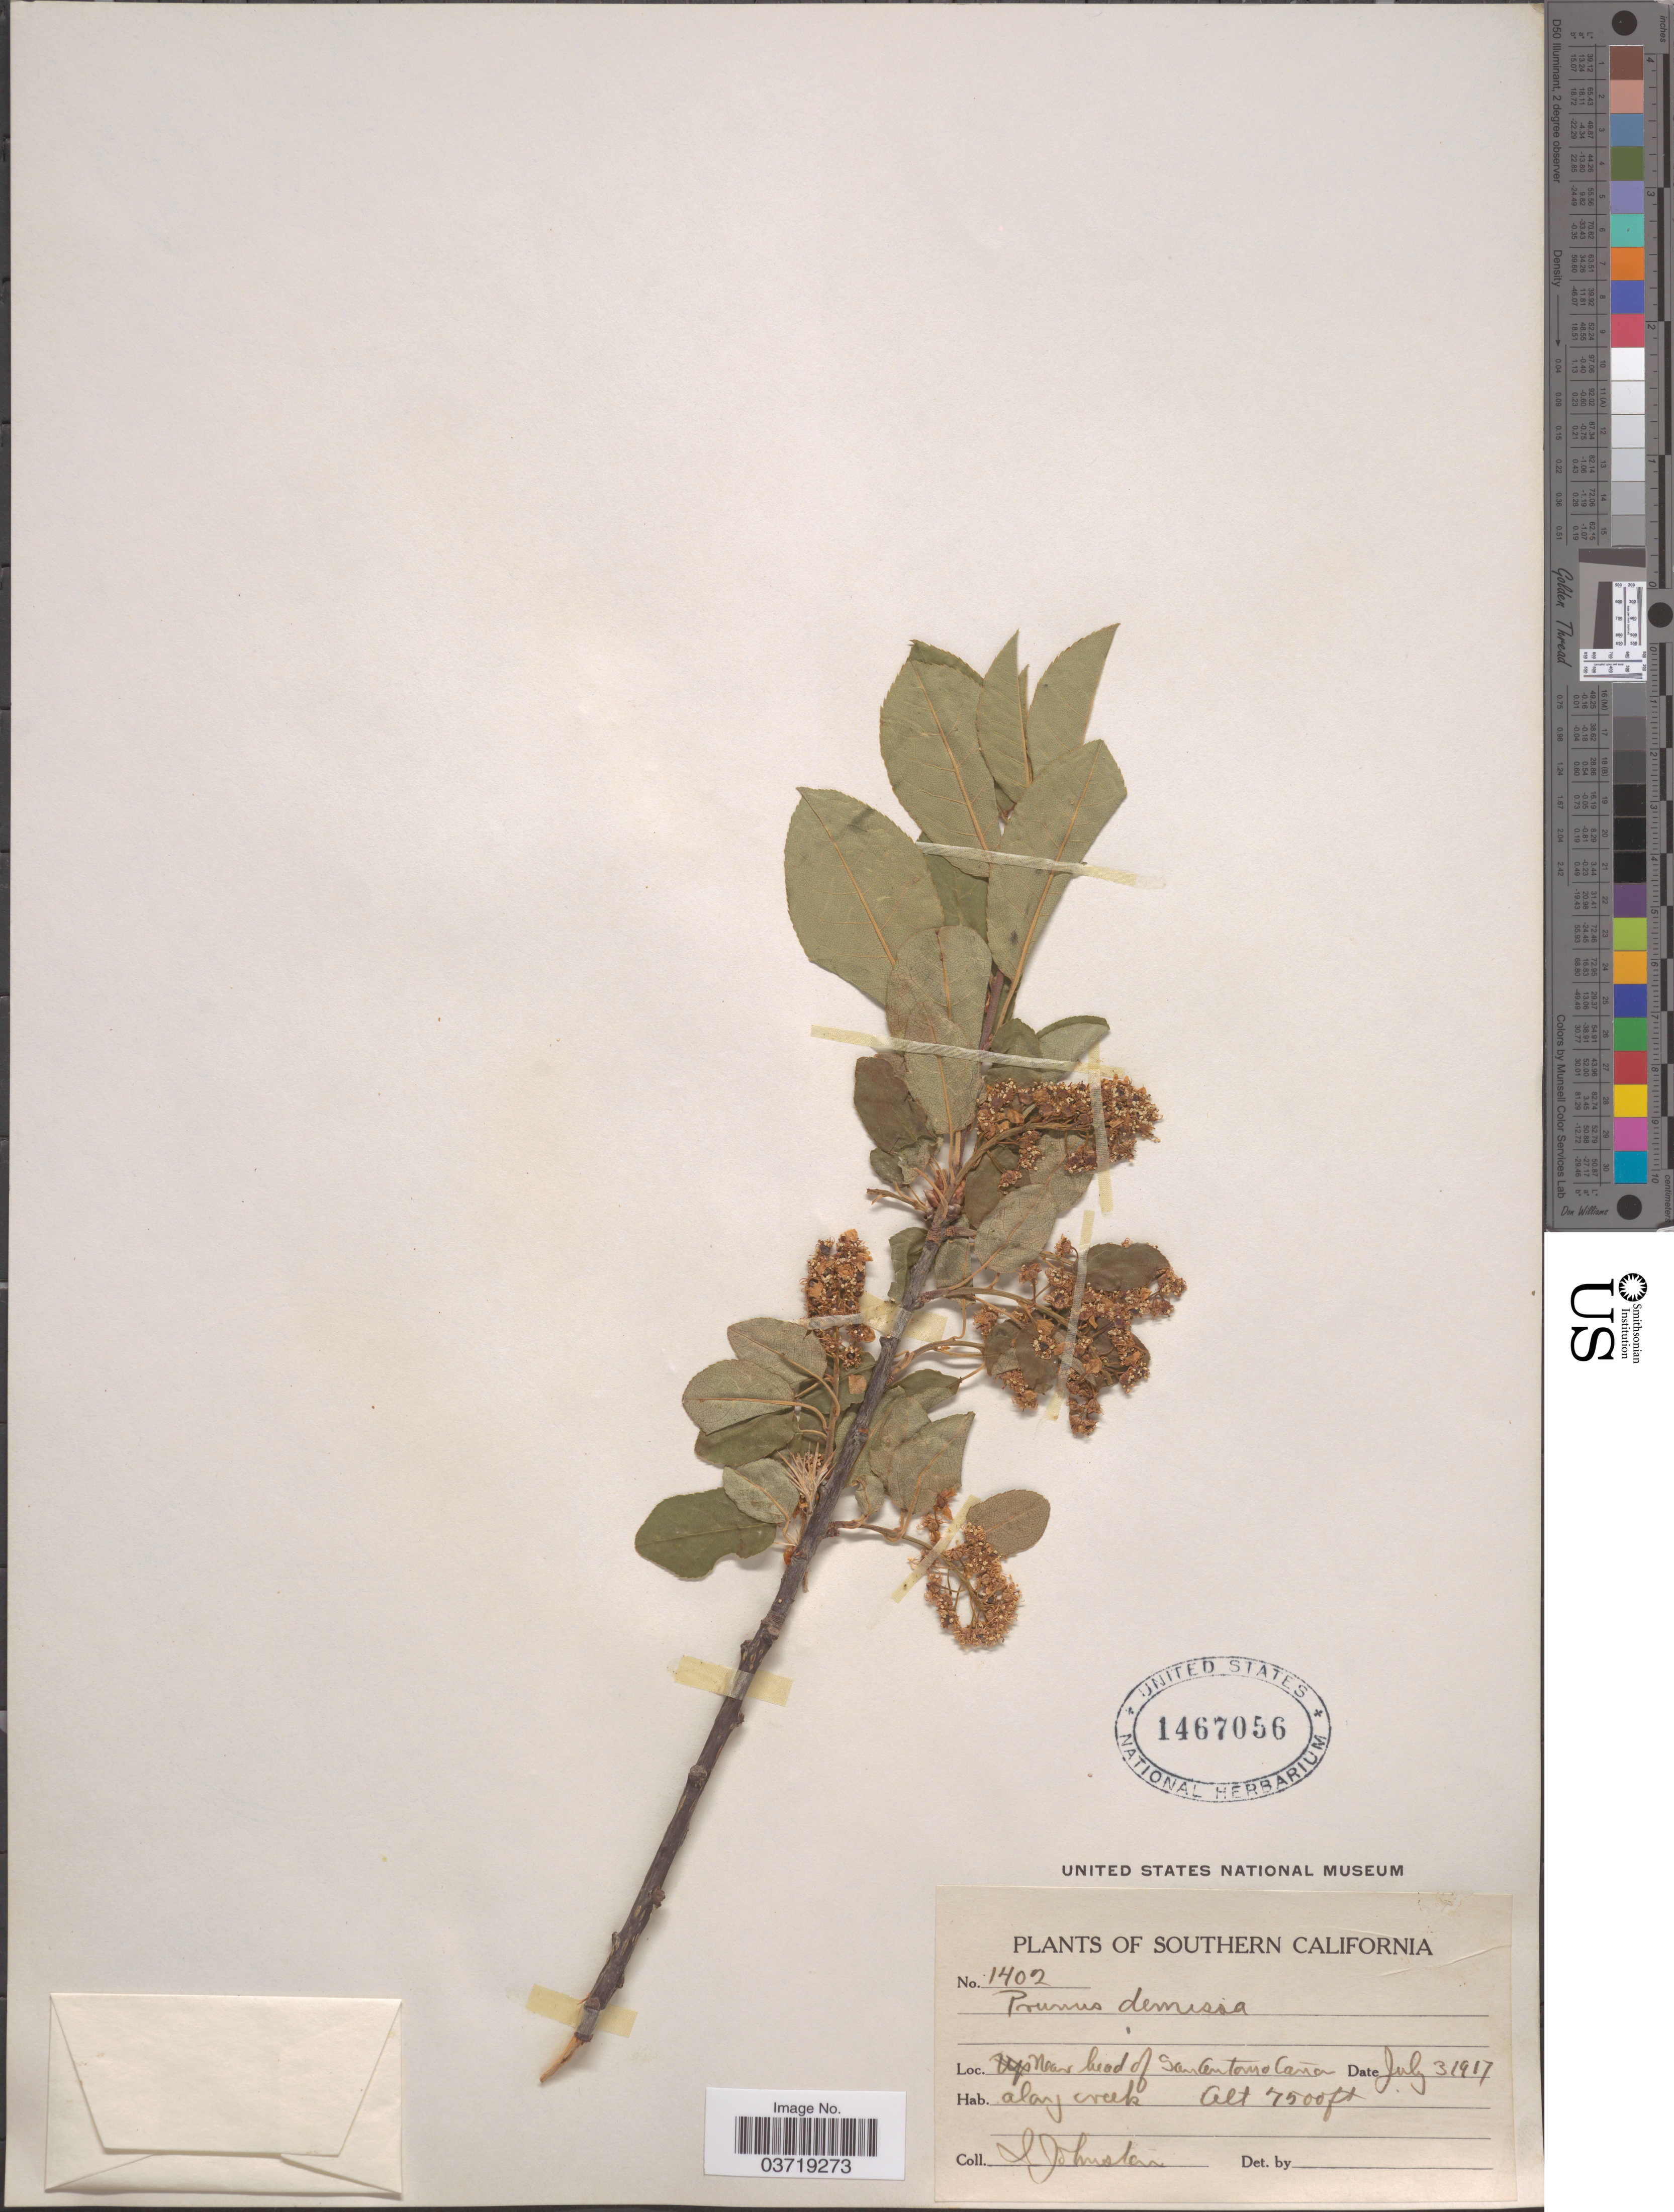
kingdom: Plantae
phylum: Tracheophyta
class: Magnoliopsida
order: Rosales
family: Rosaceae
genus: Prunus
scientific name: Prunus virginiana var. demissa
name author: (Nutt.) Torr.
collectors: I. Johnston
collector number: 1402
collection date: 1917-07-03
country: United States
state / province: California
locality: Southern California. Near head of San Antonio Cañon. Along creek.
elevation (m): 2286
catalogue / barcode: US 1467056